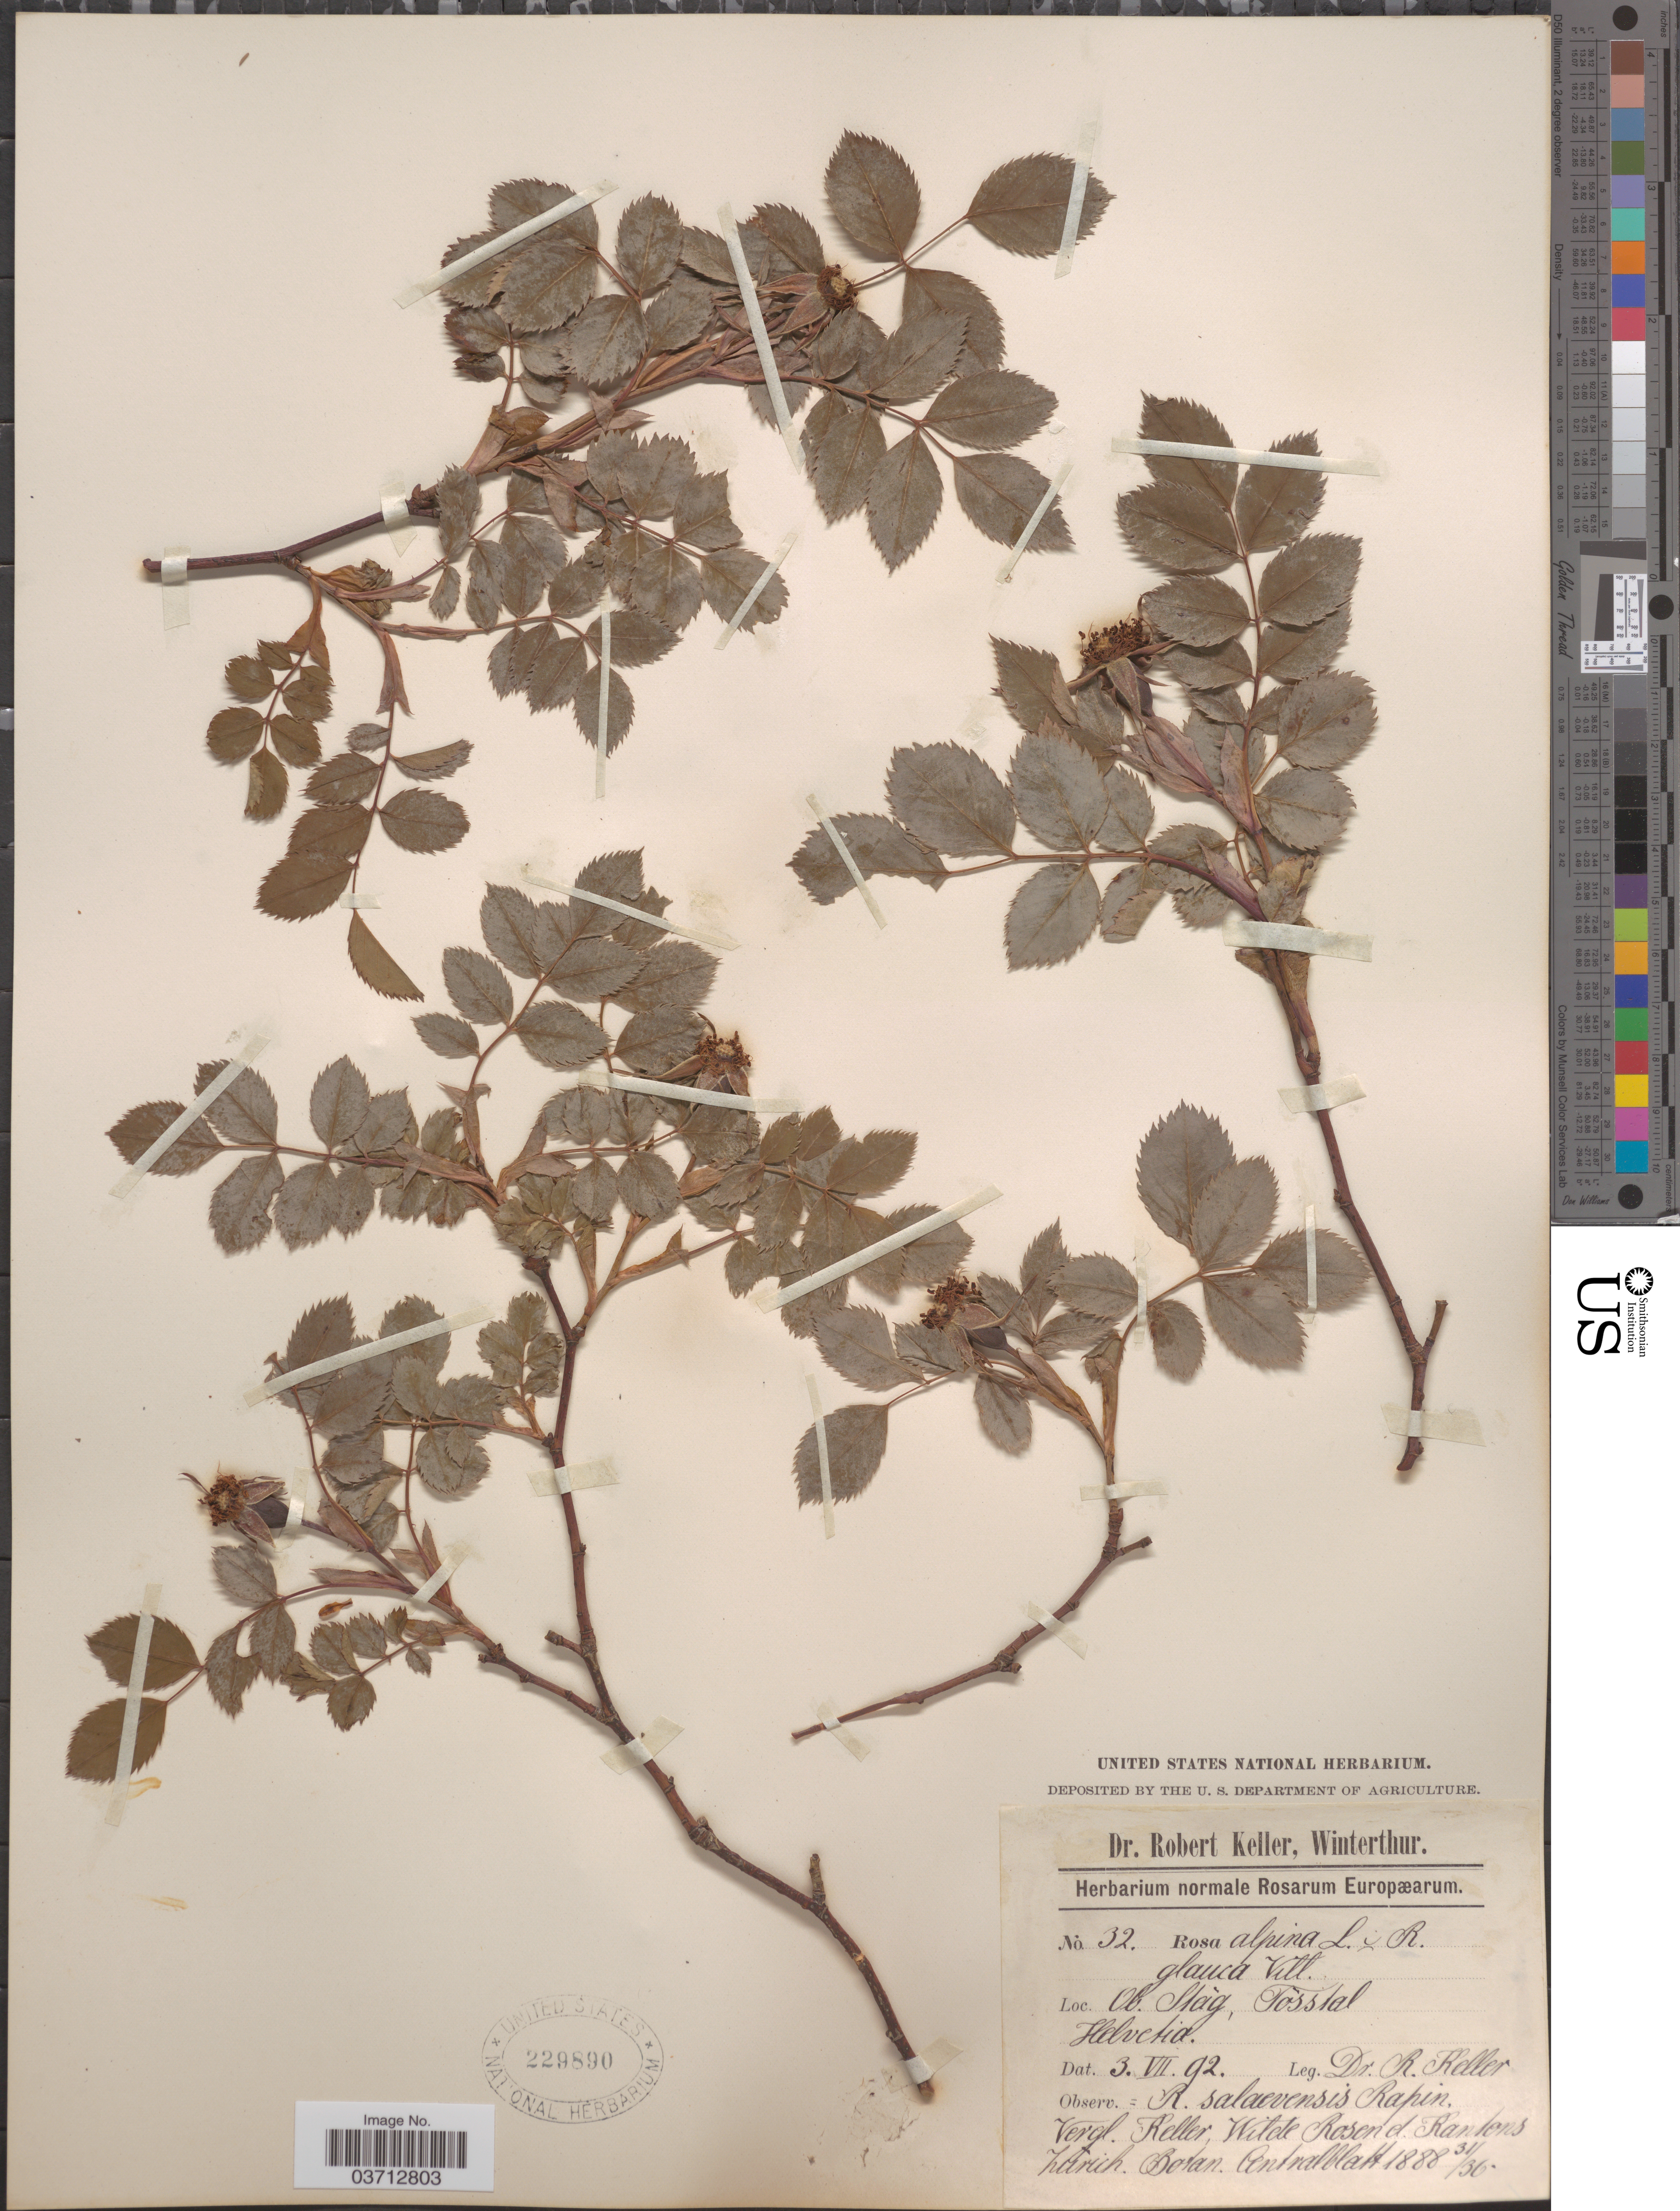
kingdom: Plantae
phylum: Tracheophyta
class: Magnoliopsida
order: Rosales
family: Rosaceae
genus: Rosa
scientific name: Rosa alpina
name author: L.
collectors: R. Keller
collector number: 32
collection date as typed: Transcribed d/m/y: 3/8/92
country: Switzerland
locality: Ob. Stäg, Fösstal Helvetia.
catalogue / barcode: US 229890